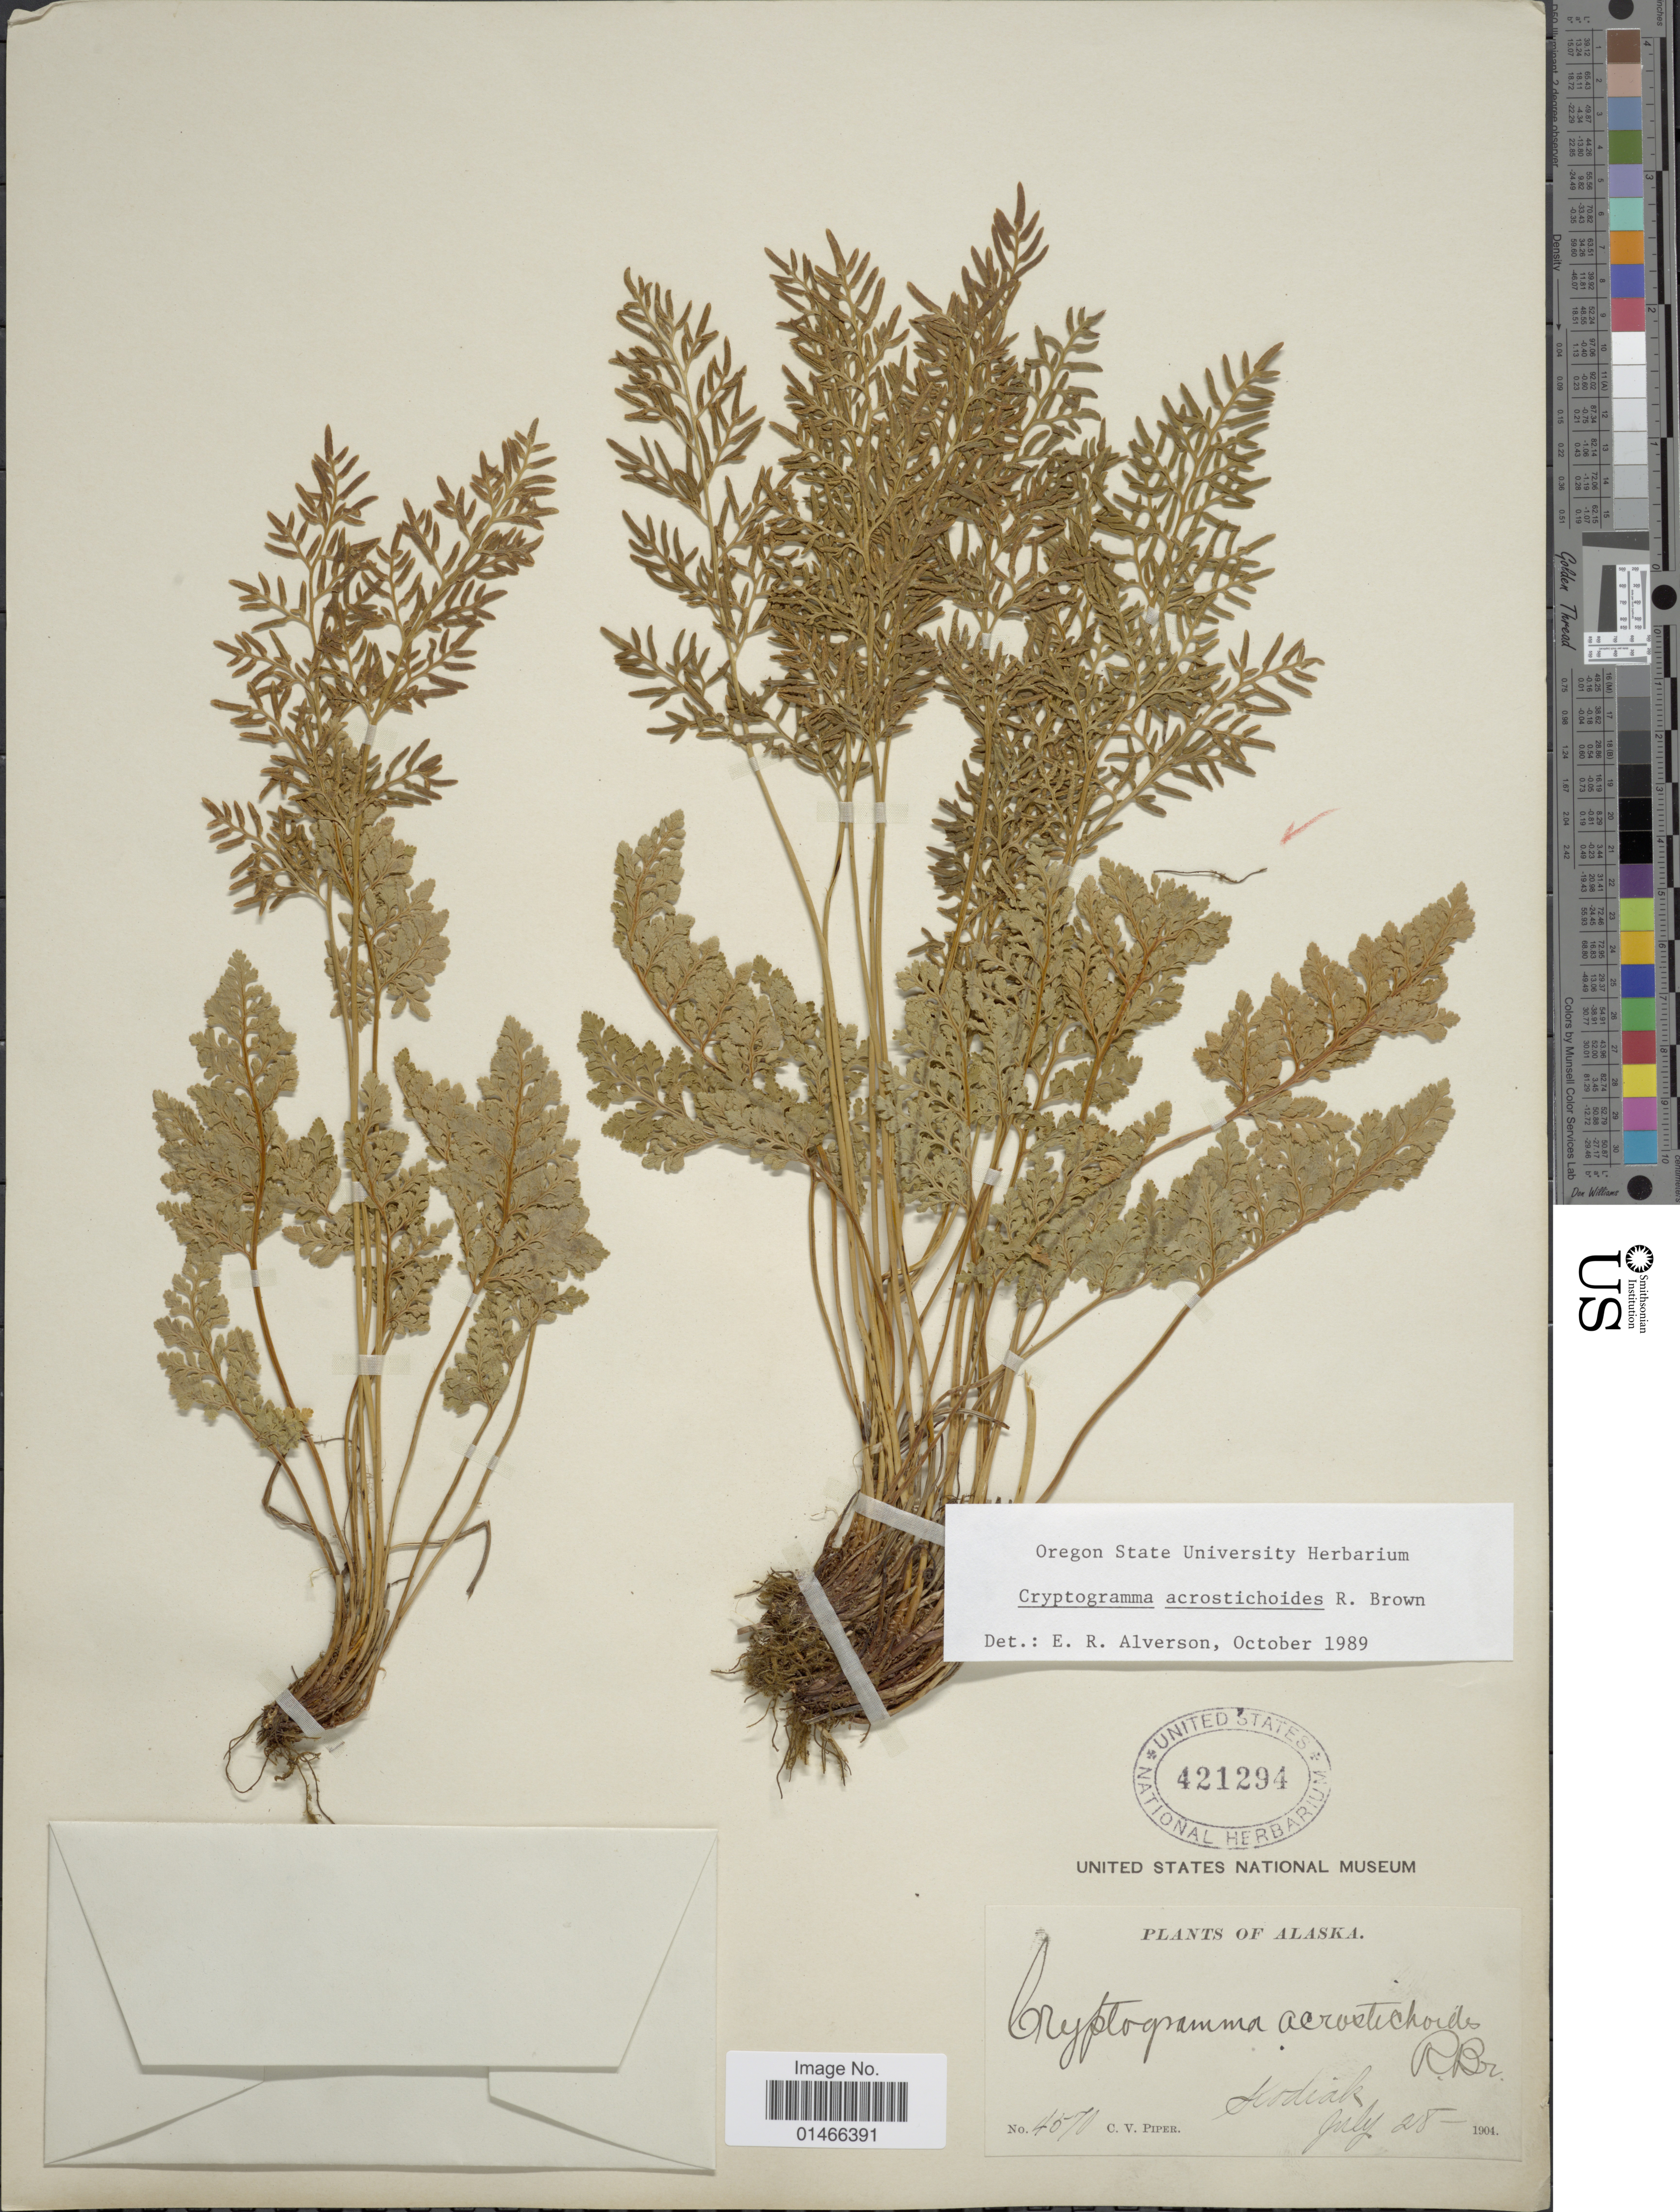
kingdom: Plantae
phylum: Tracheophyta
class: Polypodiopsida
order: Polypodiales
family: Pteridaceae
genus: Cryptogramma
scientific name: Cryptogramma acrostichoides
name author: R. Br.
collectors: C. V. Piper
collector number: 4570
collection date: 1904-07-28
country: United States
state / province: Alaska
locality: Kodiak.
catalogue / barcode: US 421294